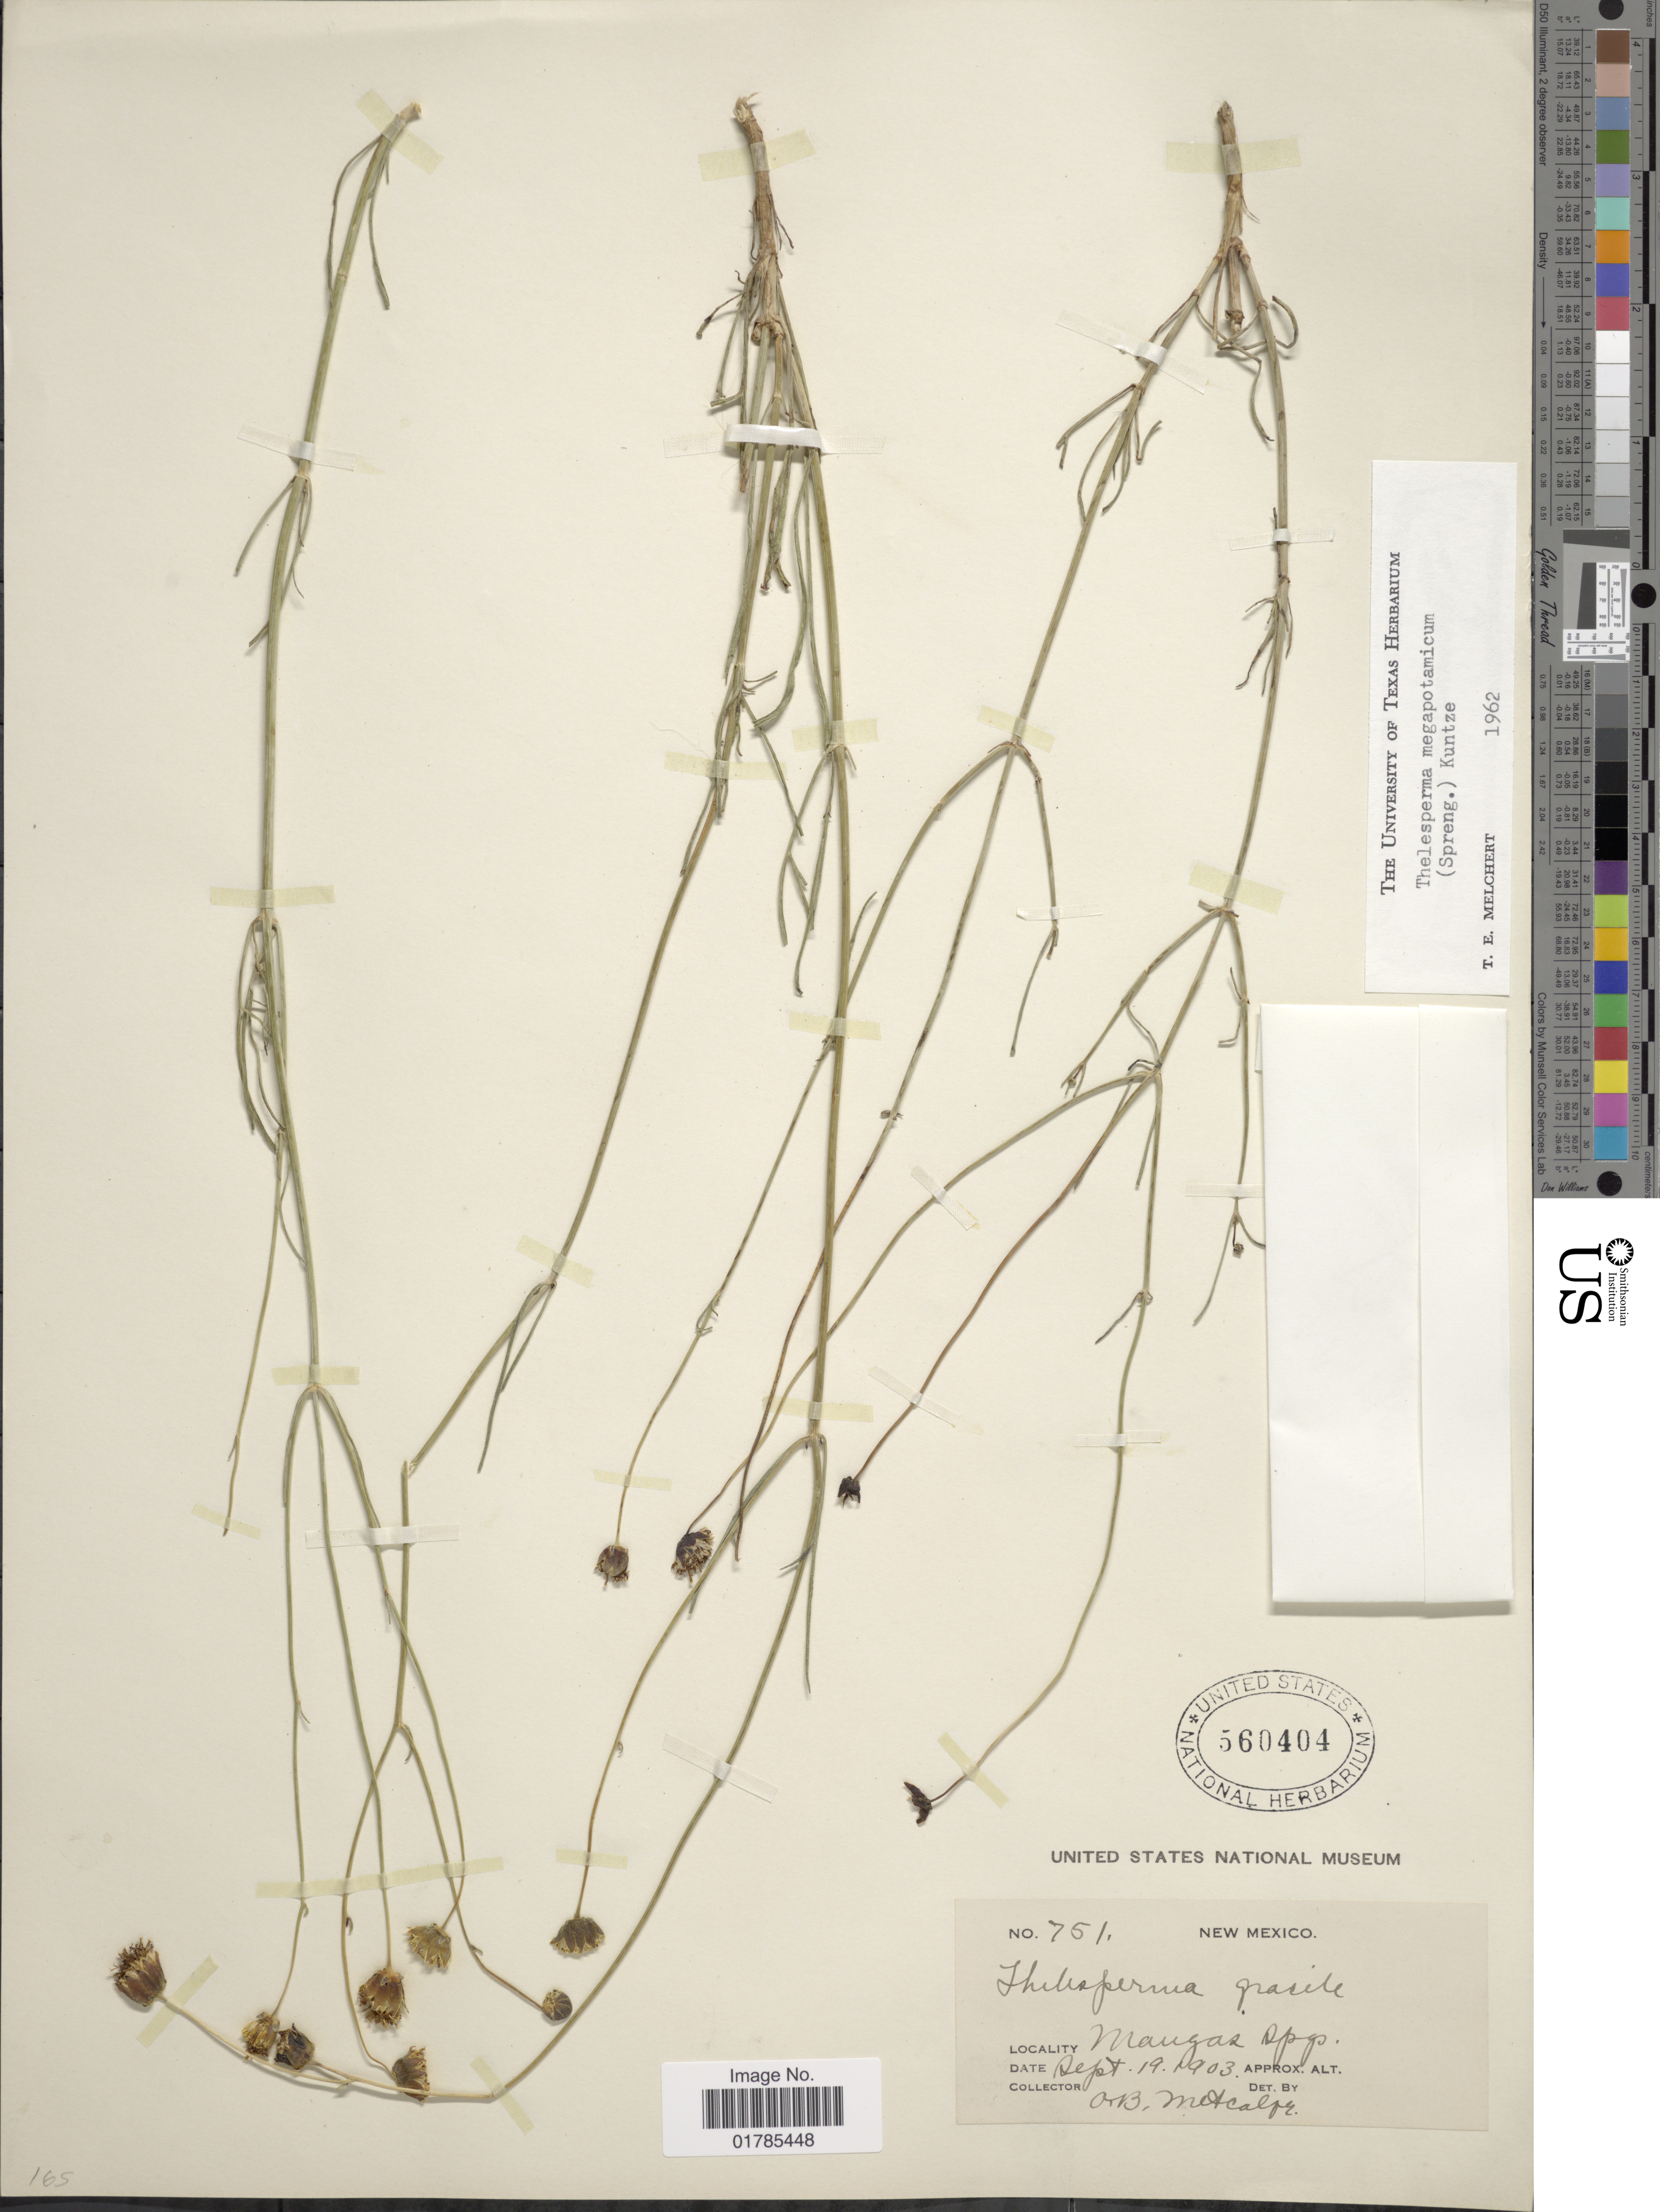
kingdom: Plantae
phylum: Tracheophyta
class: Magnoliopsida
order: Asterales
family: Asteraceae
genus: Thelesperma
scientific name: Thelesperma megapotamicum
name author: (Spreng.) Herter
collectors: O. B. Metcalfe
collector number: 751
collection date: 1903-09-19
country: United States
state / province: New Mexico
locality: Mangas Spgs. [Mangas Springs]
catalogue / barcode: US 560404